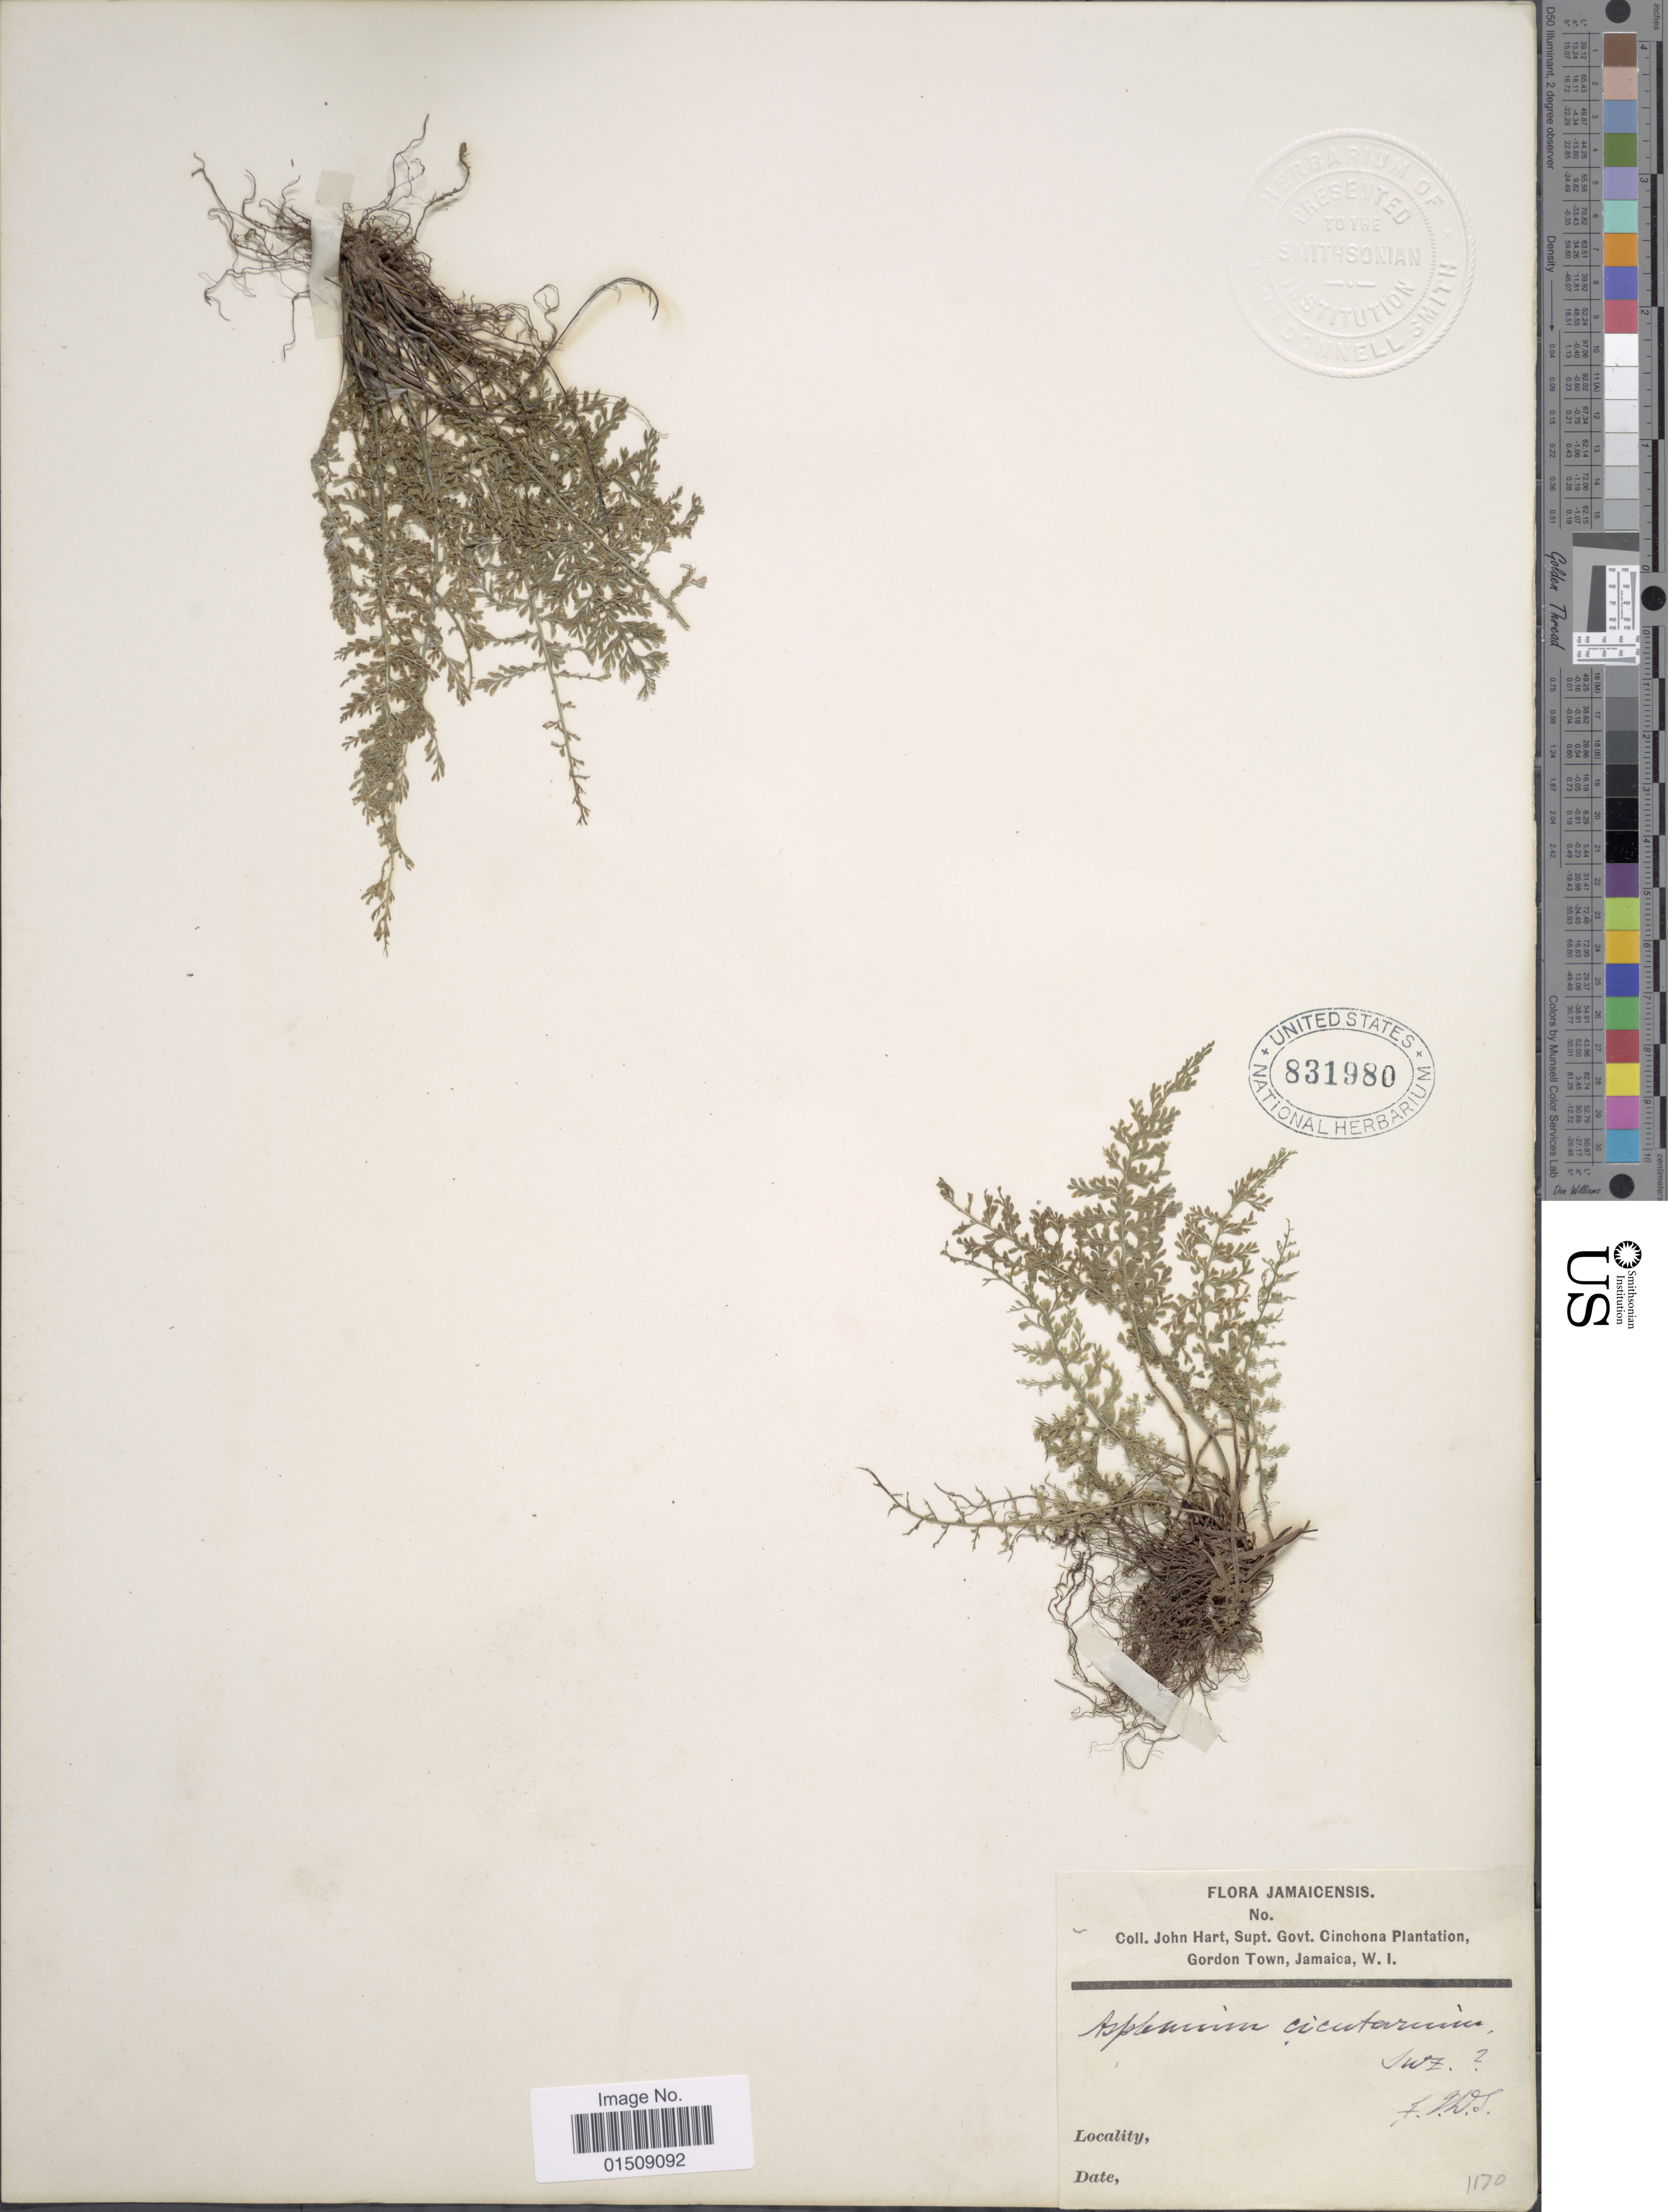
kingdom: Plantae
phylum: Tracheophyta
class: Polypodiopsida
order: Polypodiales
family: Aspleniaceae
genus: Asplenium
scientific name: Asplenium myriophyllum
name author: (Sw.) C. Presl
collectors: J. H. Hart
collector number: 1170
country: Jamaica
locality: Cinchona Plantation, Gordon Town, Jamaica, W.I. [unsure placement]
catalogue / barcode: US 831980